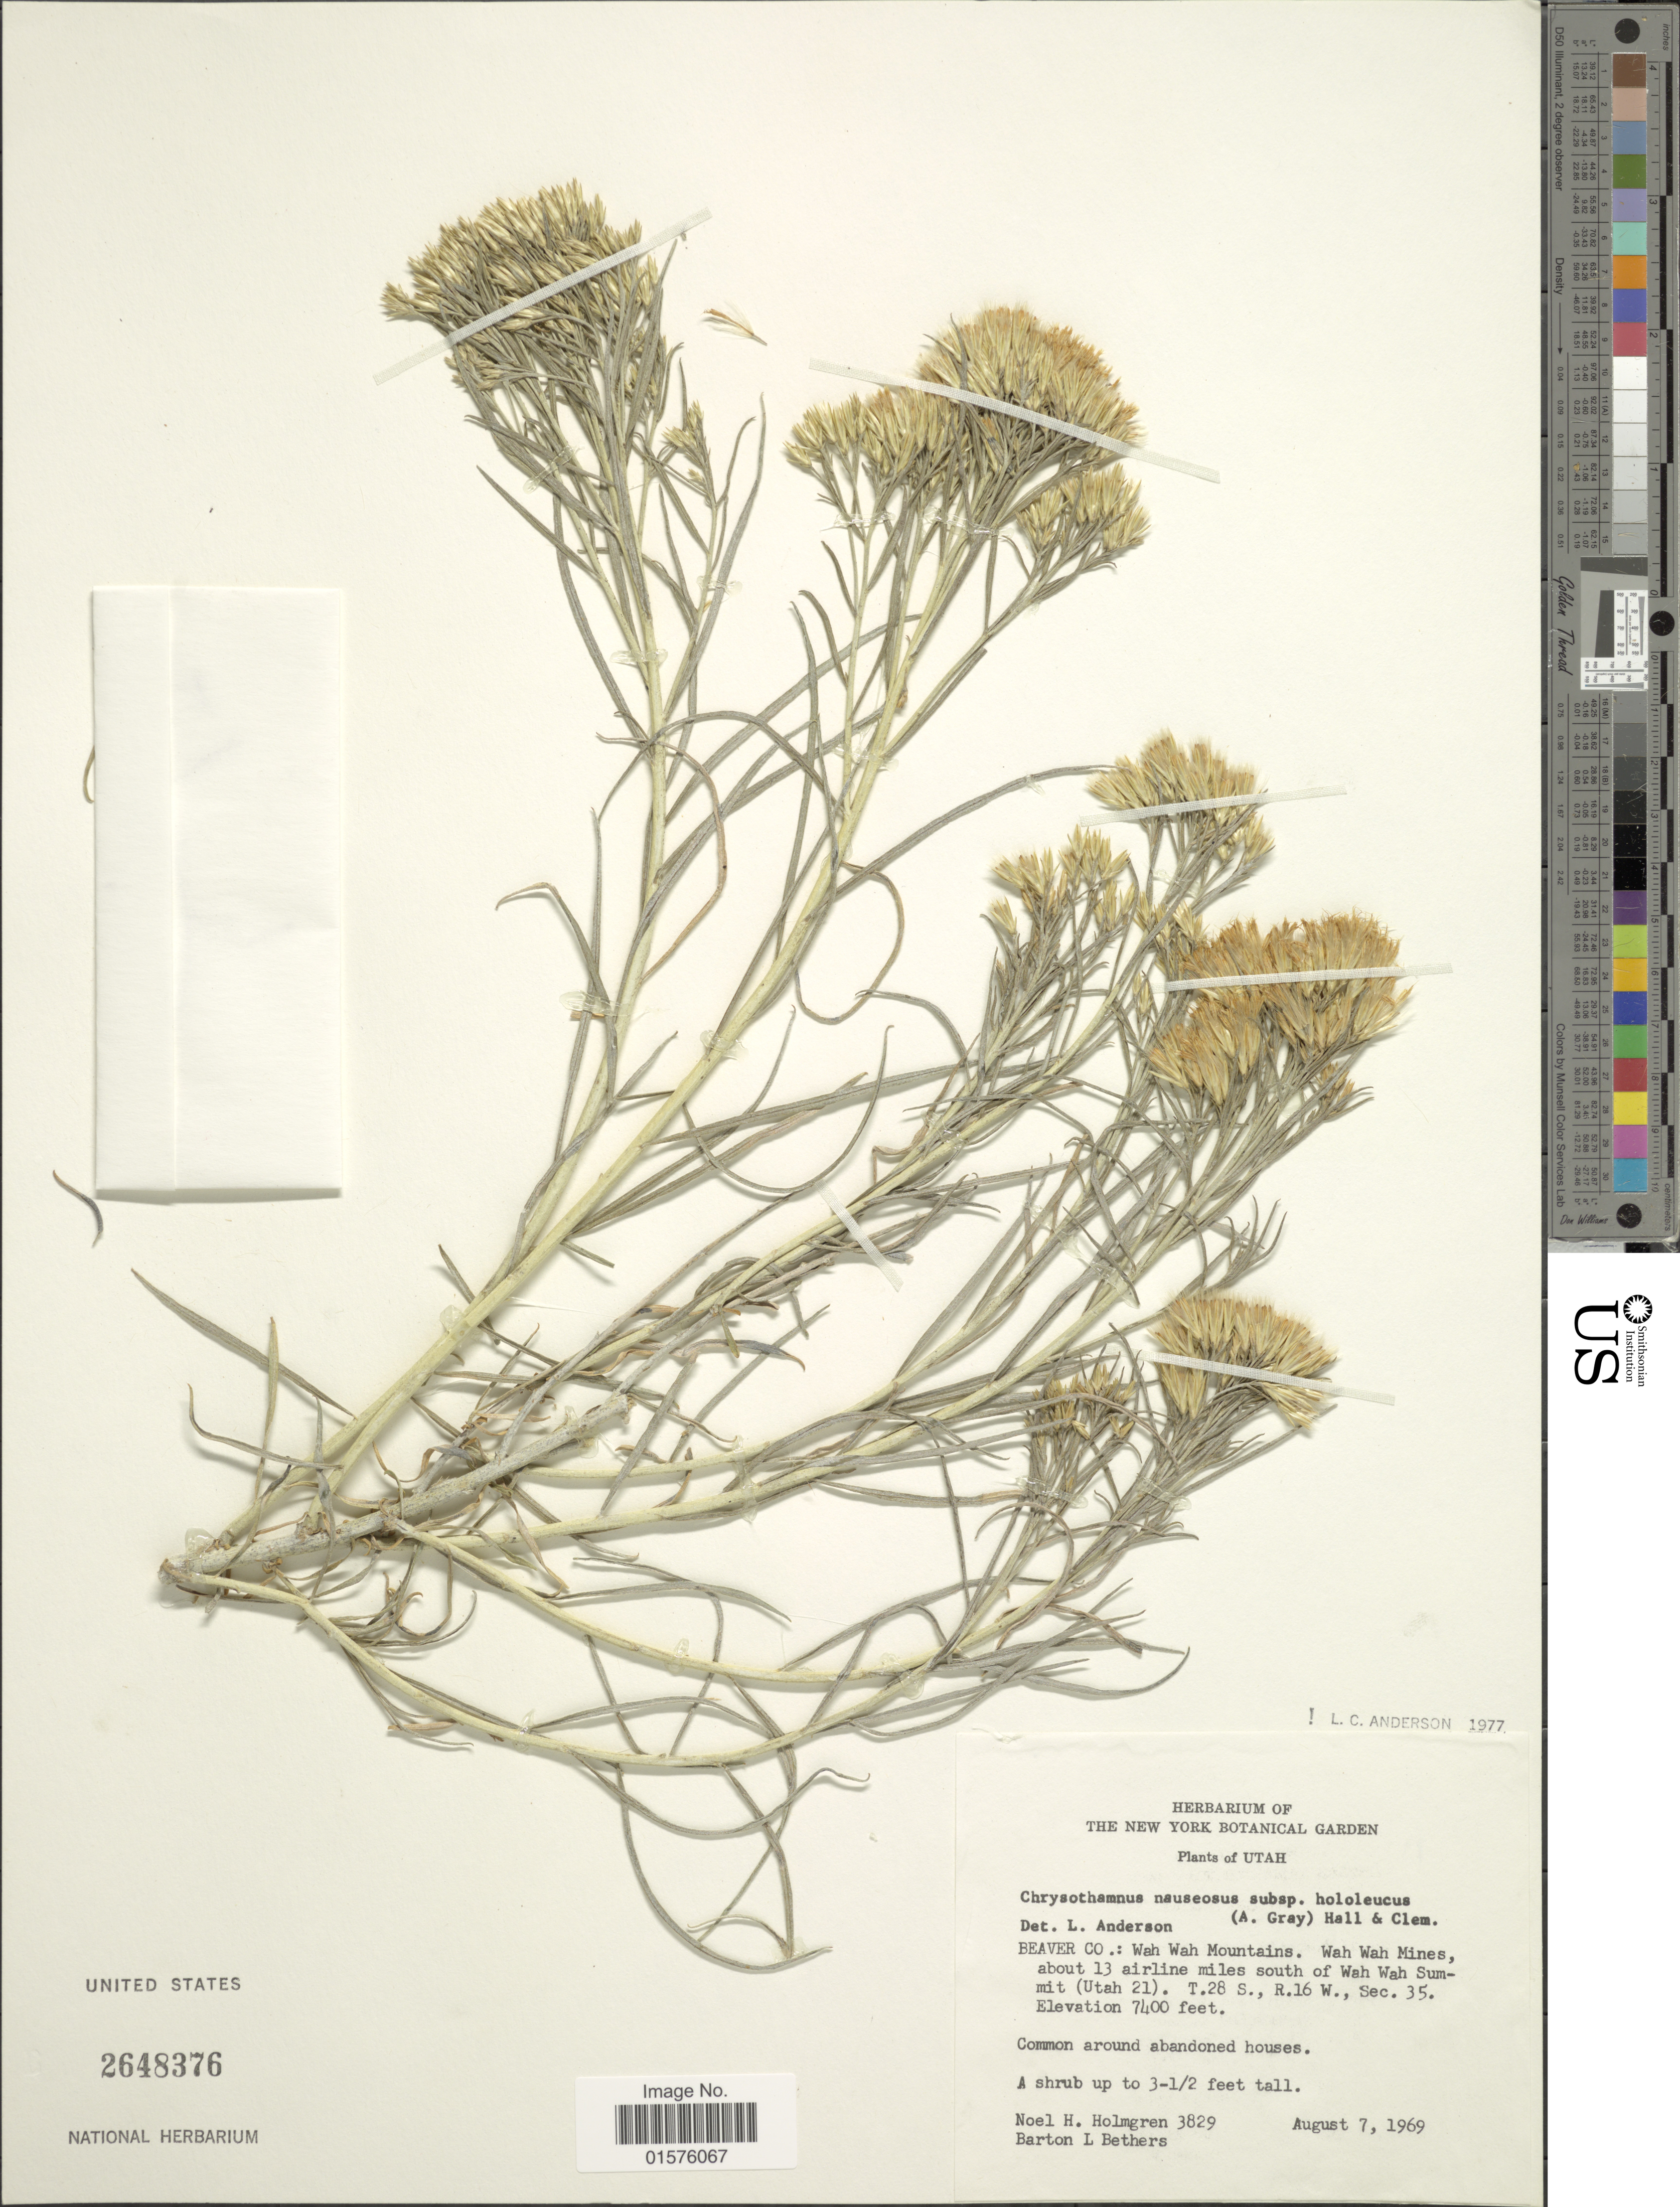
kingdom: Plantae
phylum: Tracheophyta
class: Magnoliopsida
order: Asterales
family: Asteraceae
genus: Ericameria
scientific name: Ericameria nauseosa var. hololeuca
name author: (A. Gray) G.L. Nesom & G.I. Baird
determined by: Urbatsch, Lowell E., Curator (LSU), Louisiana State University (UNITED STATES)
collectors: N. H. Holmgren & B. Bethers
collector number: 3829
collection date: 1969-08-07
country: United States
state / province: Utah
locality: Beaver Co.: Wah Wah Mountains. Wah Wah Mines, about 13 airline miles south of Wah Wah Summit (Utah 21). T.28 S., R.16 W., Sec. 35.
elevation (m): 2256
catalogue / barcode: US 2648376